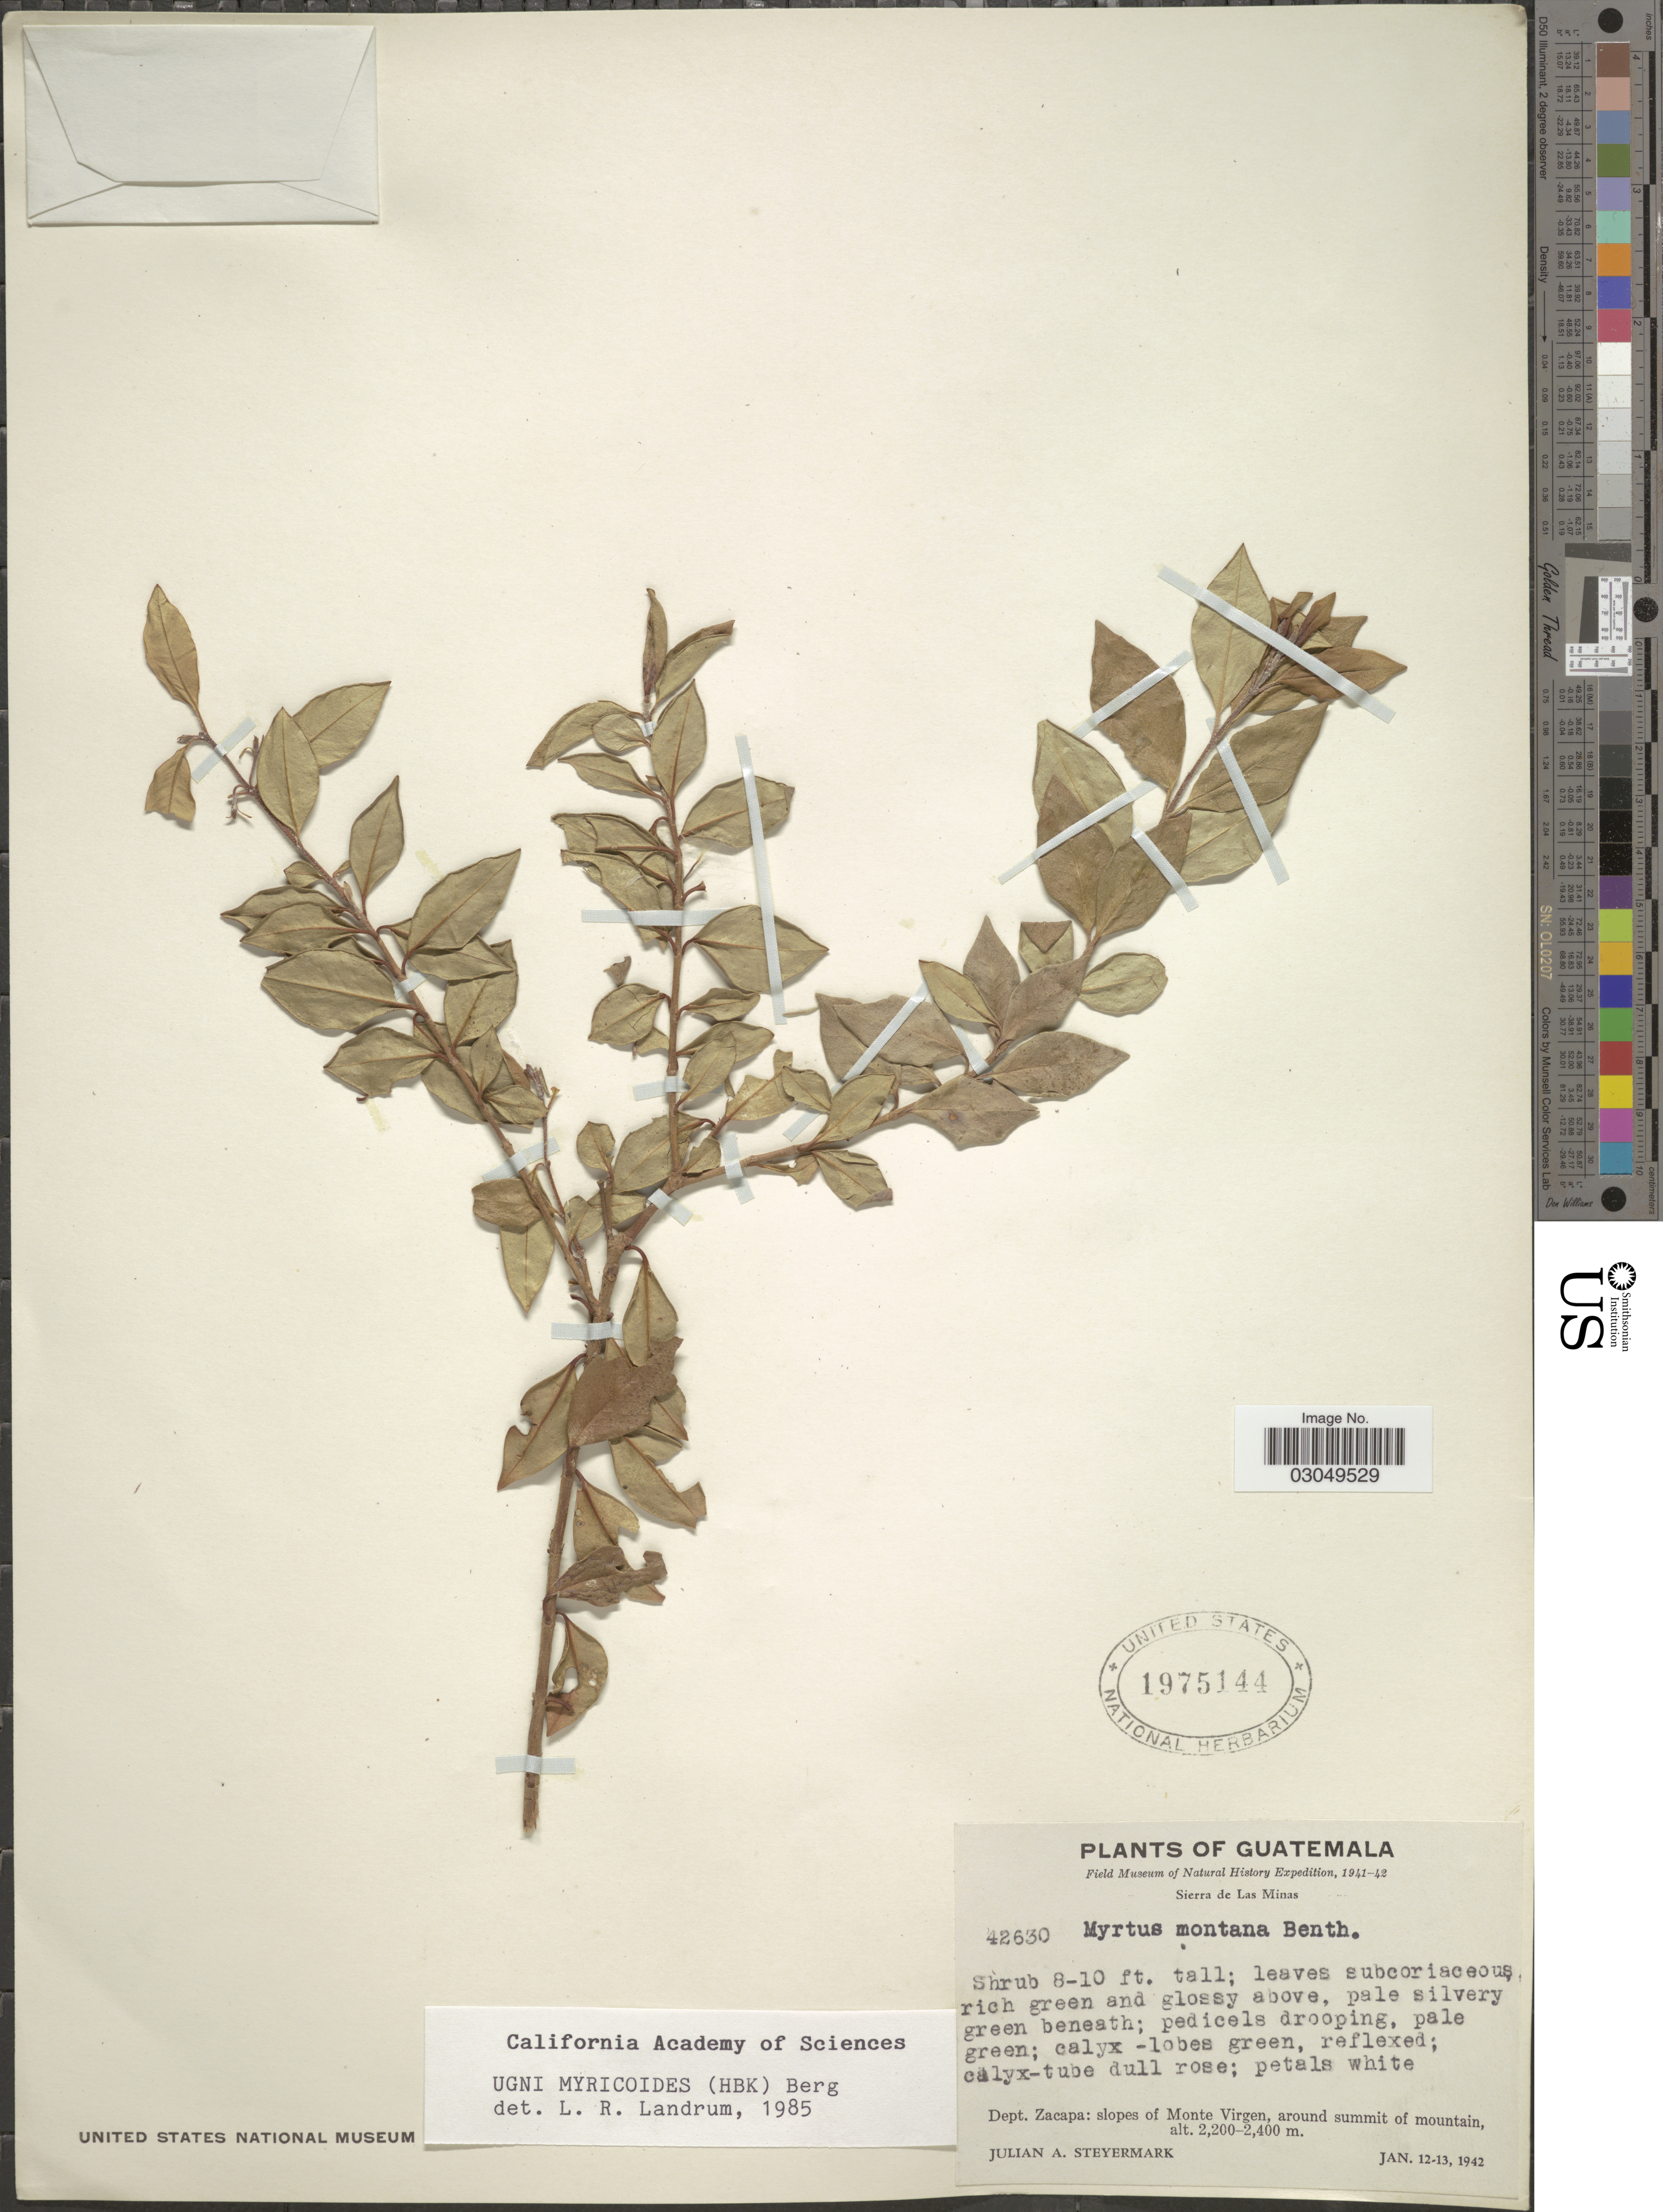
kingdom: Plantae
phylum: Tracheophyta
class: Magnoliopsida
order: Myrtales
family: Myrtaceae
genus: Ugni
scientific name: Ugni myricoides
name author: (Kunth) O. Berg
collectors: J. Steyermark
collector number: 42630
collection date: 1942-01-12/1942-01-13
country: Guatemala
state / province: Zacapa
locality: Sierra de Las Minas. Dept. Zacapa: slopes of Monte Virgen, around summit of mountain.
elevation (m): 2200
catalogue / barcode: US 1975144